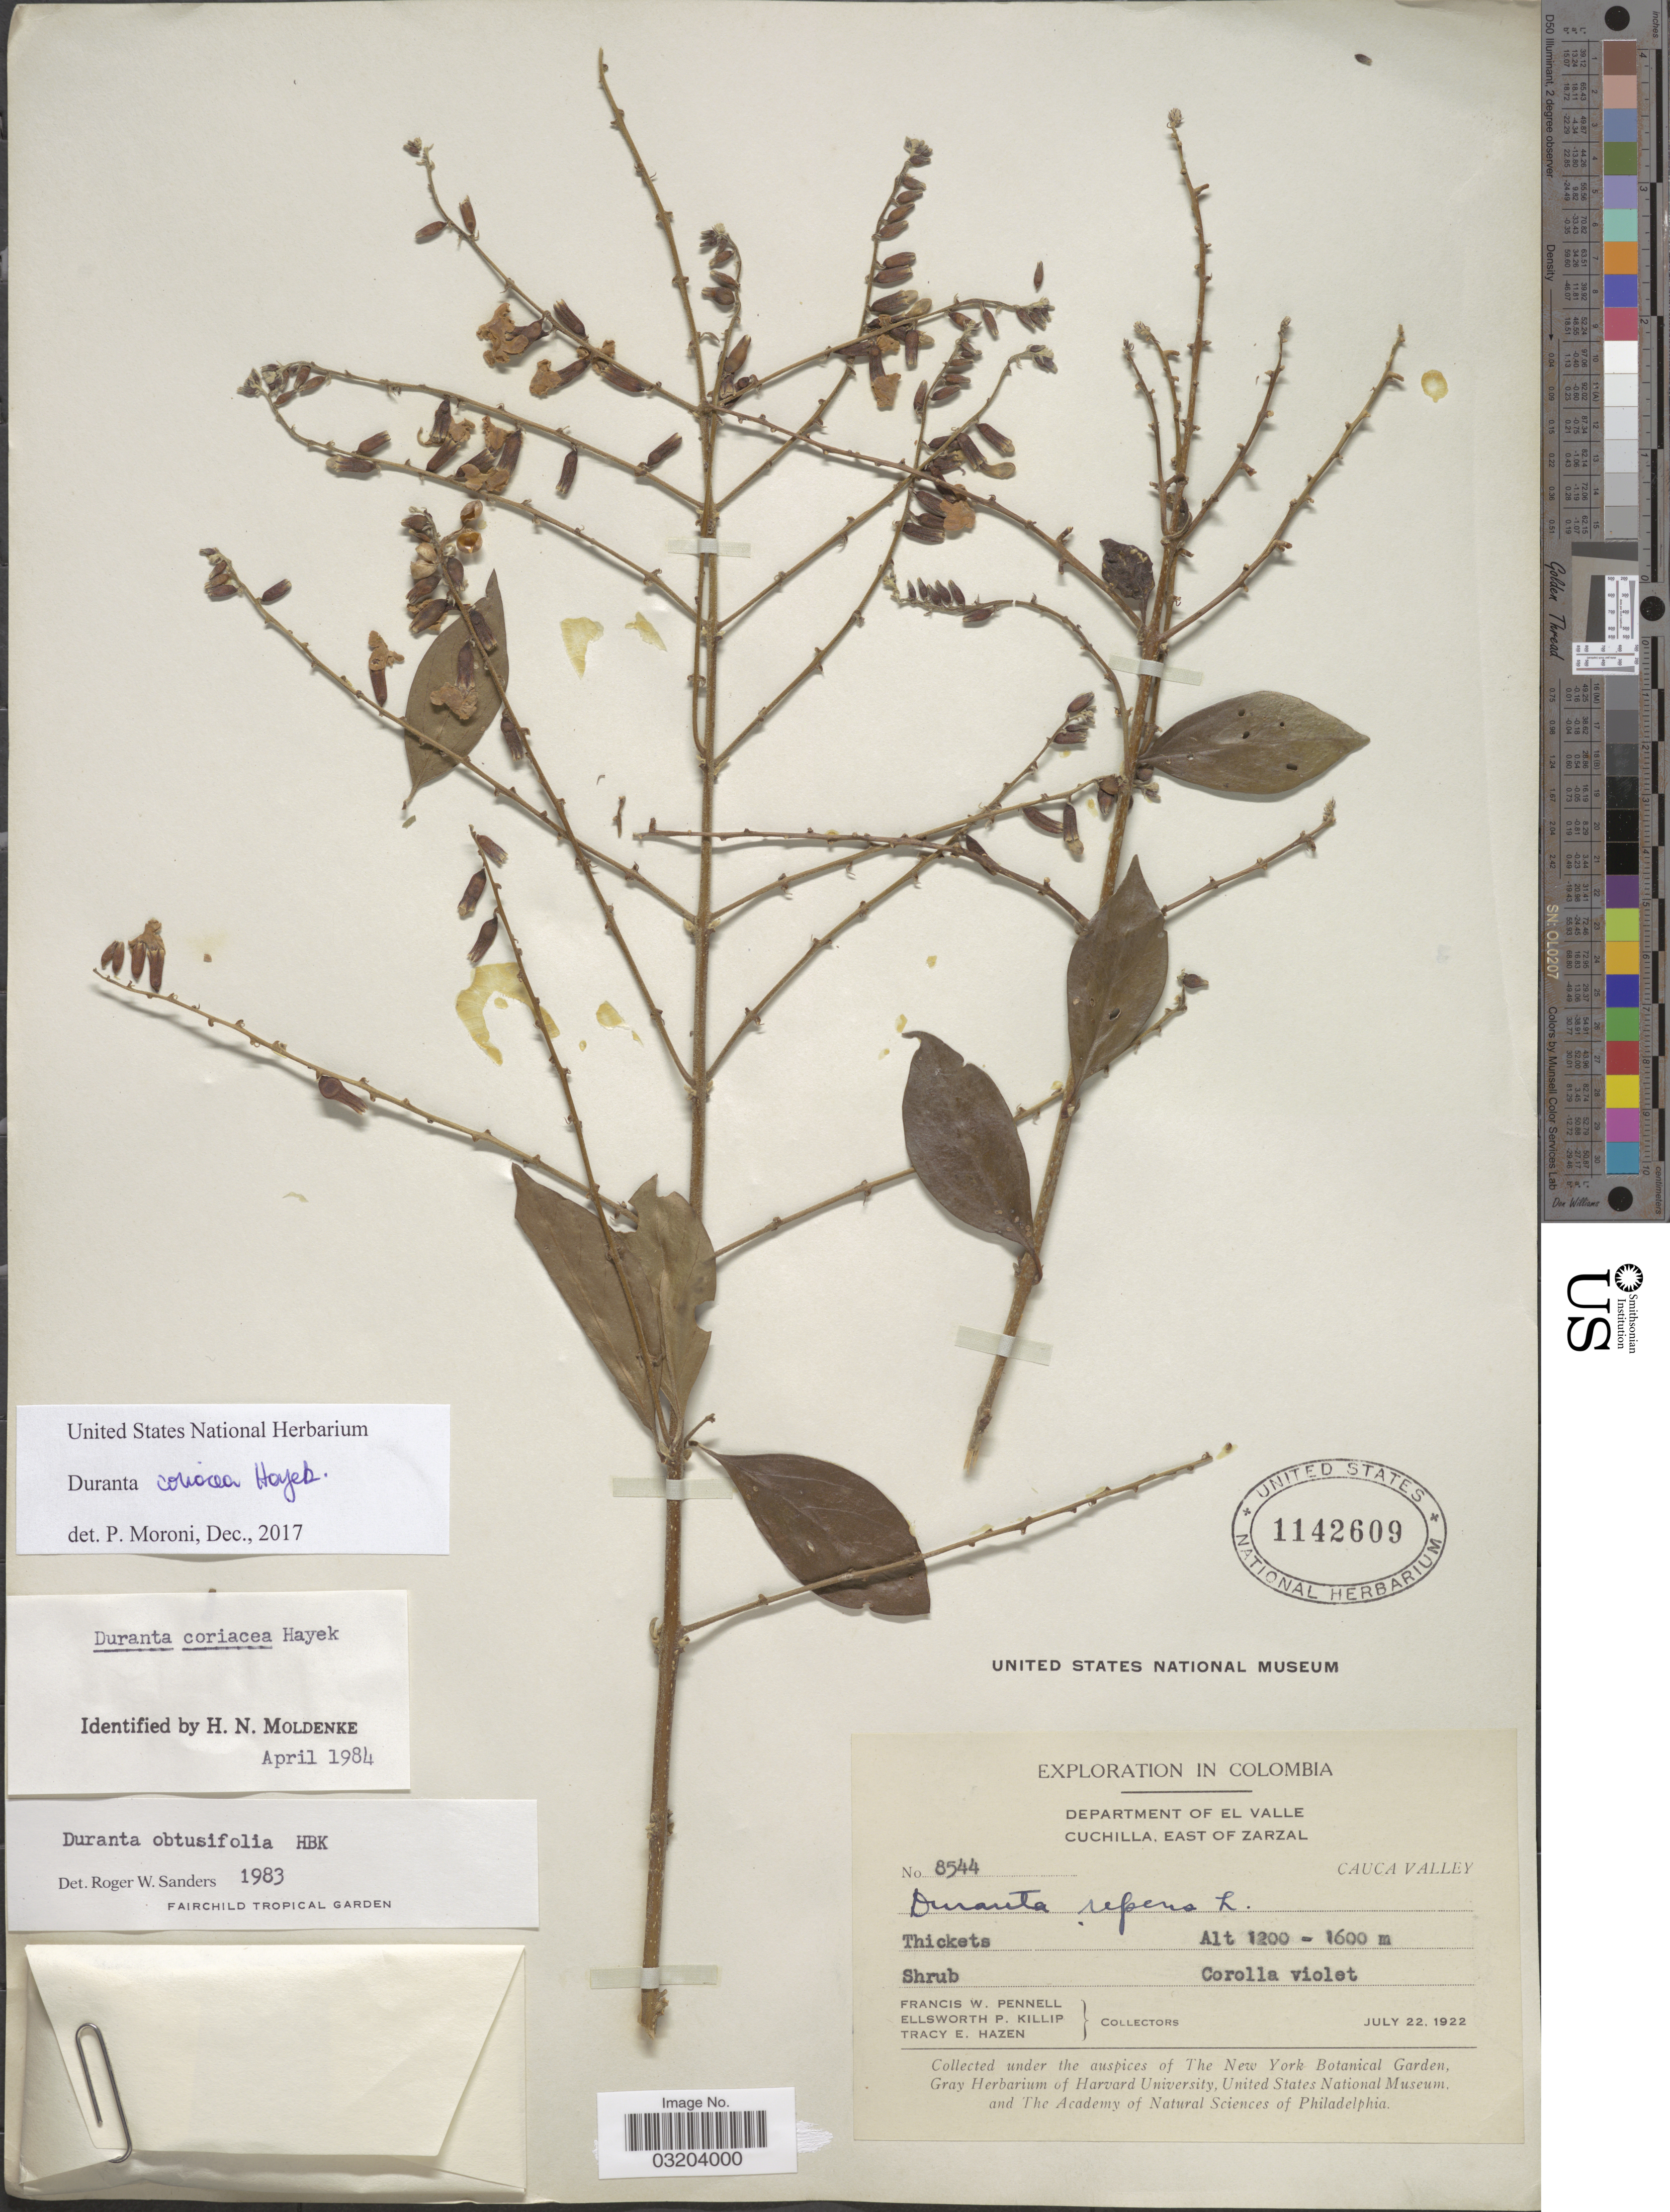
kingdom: Plantae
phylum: Tracheophyta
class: Magnoliopsida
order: Lamiales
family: Verbenaceae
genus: Duranta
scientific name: Duranta coriacea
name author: Hayek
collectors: F. W. Pennell, E. P. Killip & T. E. Hazen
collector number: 8544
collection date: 1922-07-22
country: Colombia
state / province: Valle del Cauca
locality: Department of El Valle. Cuchilla, East of Zarzal. Cauca Valley.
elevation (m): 1200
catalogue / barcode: US 1142609